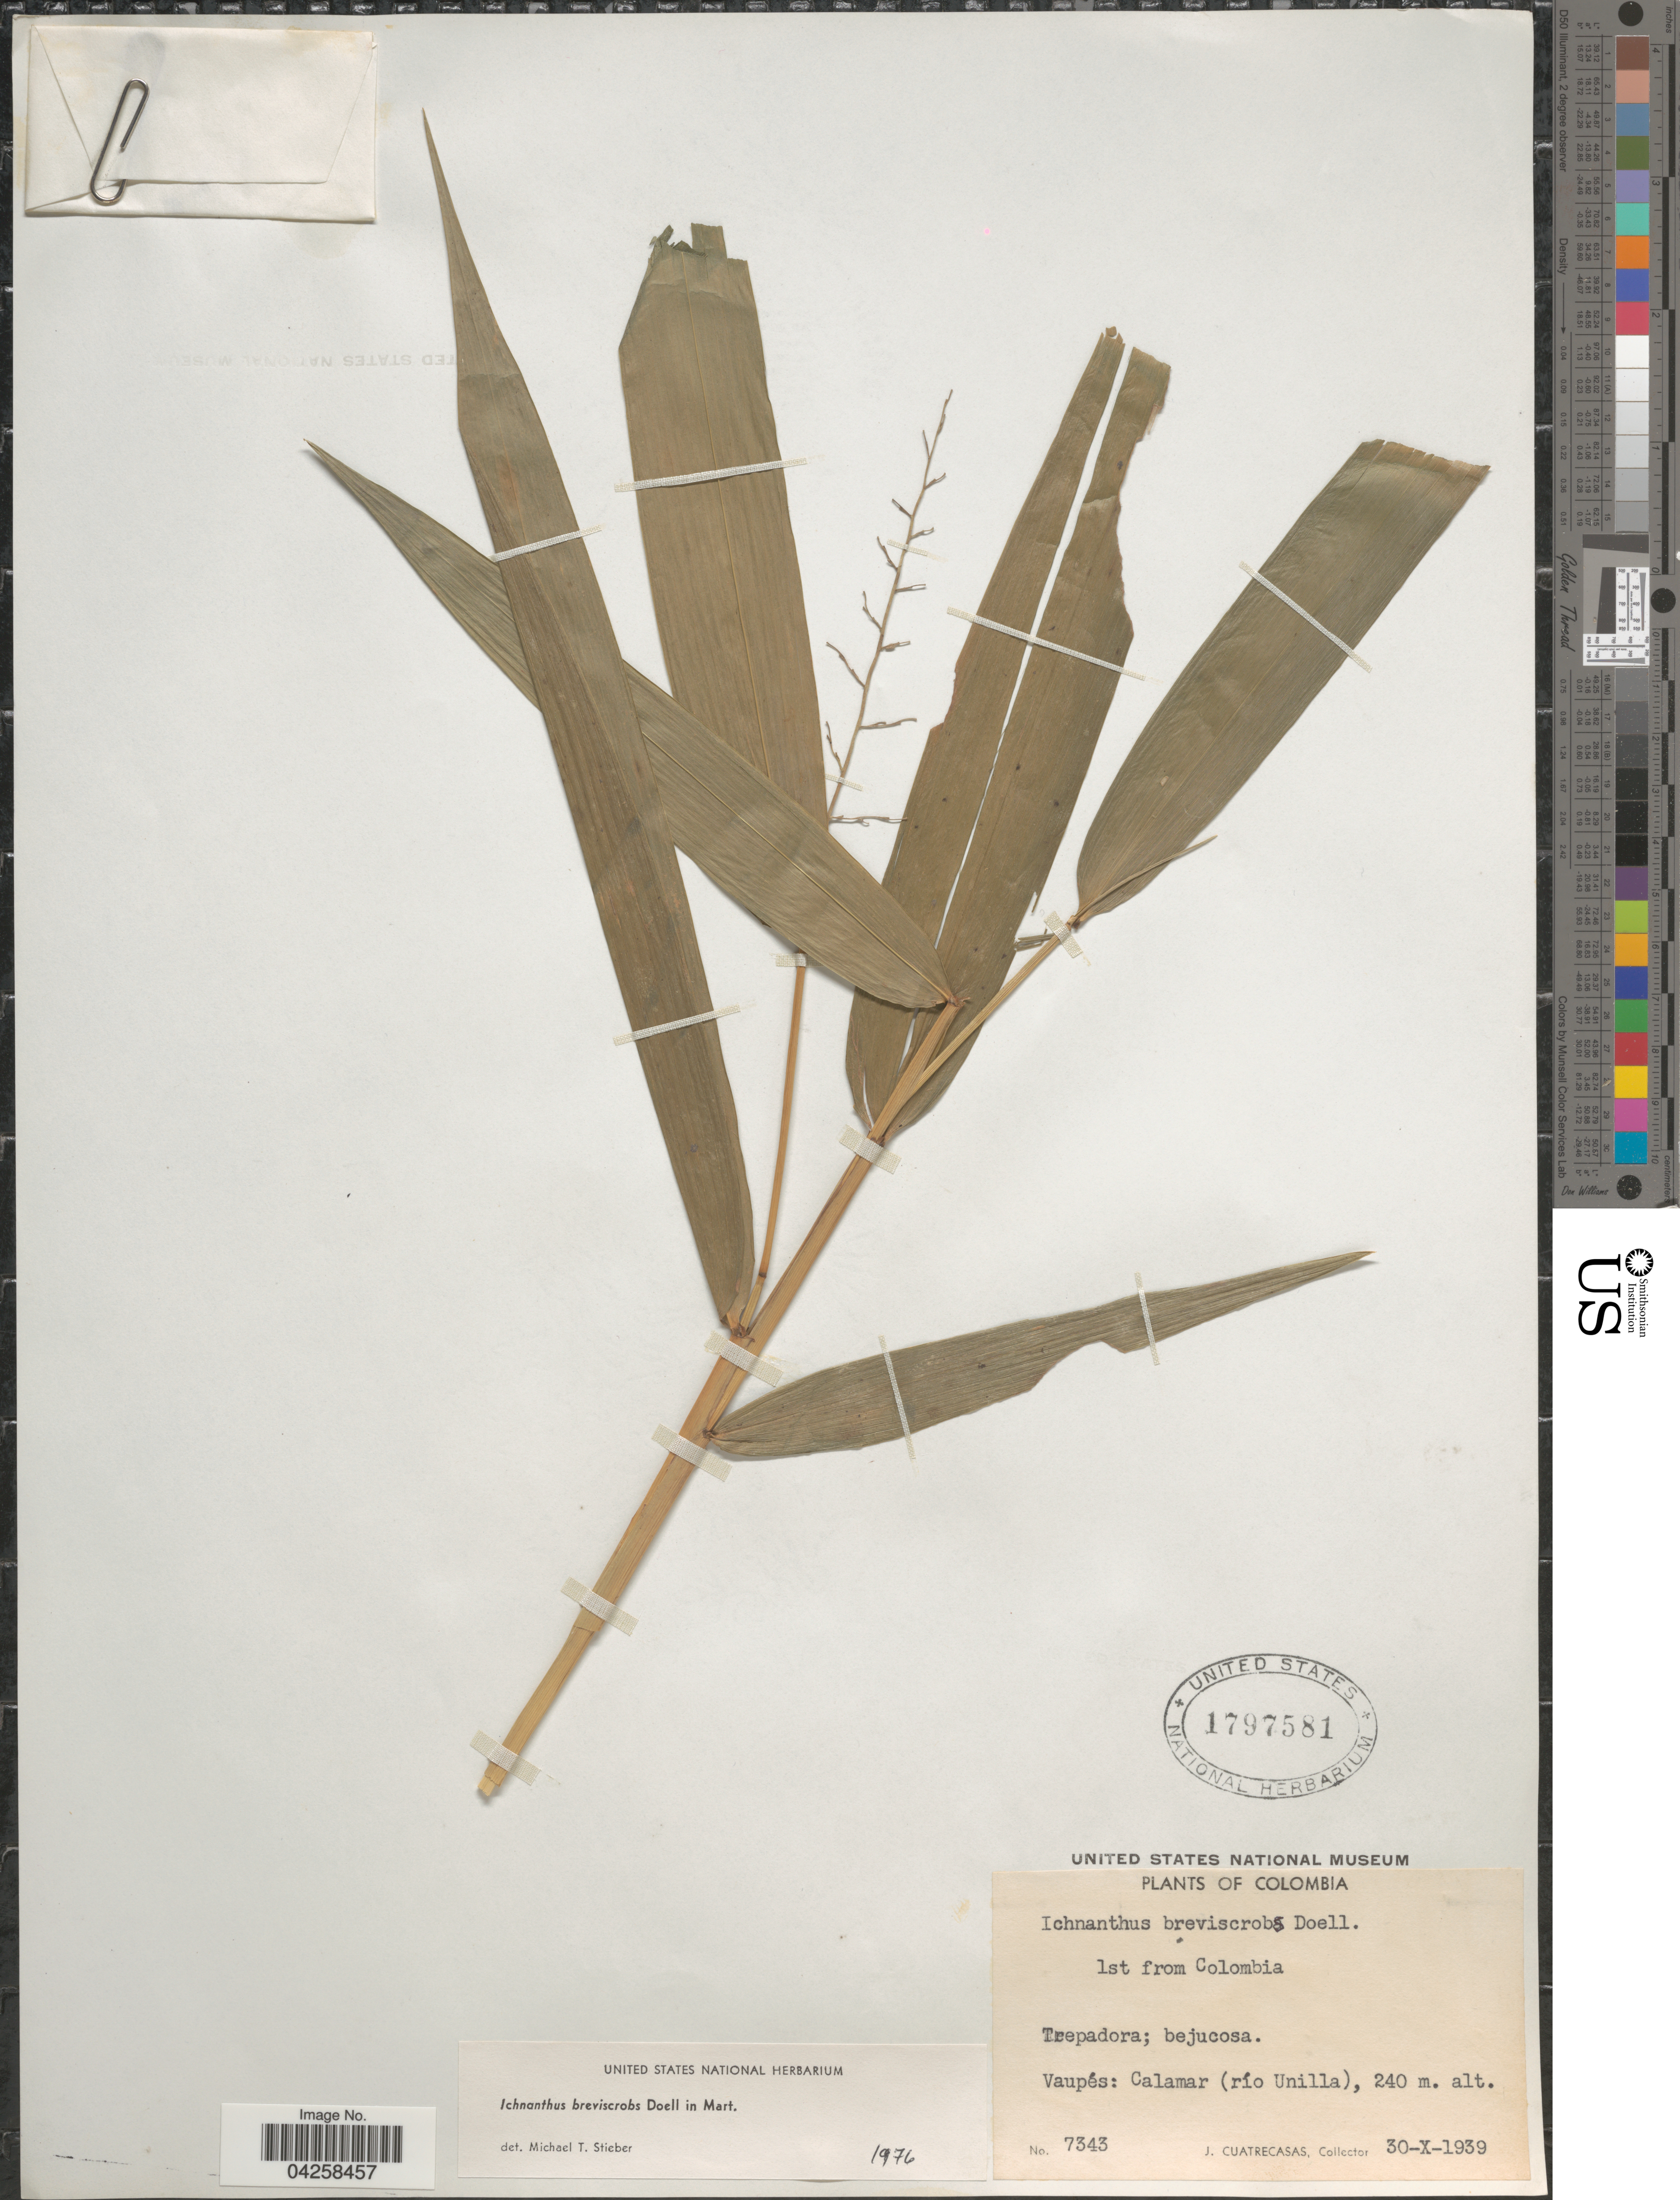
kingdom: Plantae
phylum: Tracheophyta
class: Liliopsida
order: Poales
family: Poaceae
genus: Ichnanthus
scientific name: Ichnanthus breviscrobs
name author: Döll in Mart.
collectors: J. Cuatrecasas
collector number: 7343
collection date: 1939-10-30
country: Colombia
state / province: Vaupés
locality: Trepadora; bejucosa. Vaupés: Calamar (río Unilla).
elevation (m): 240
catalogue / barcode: US 1797581